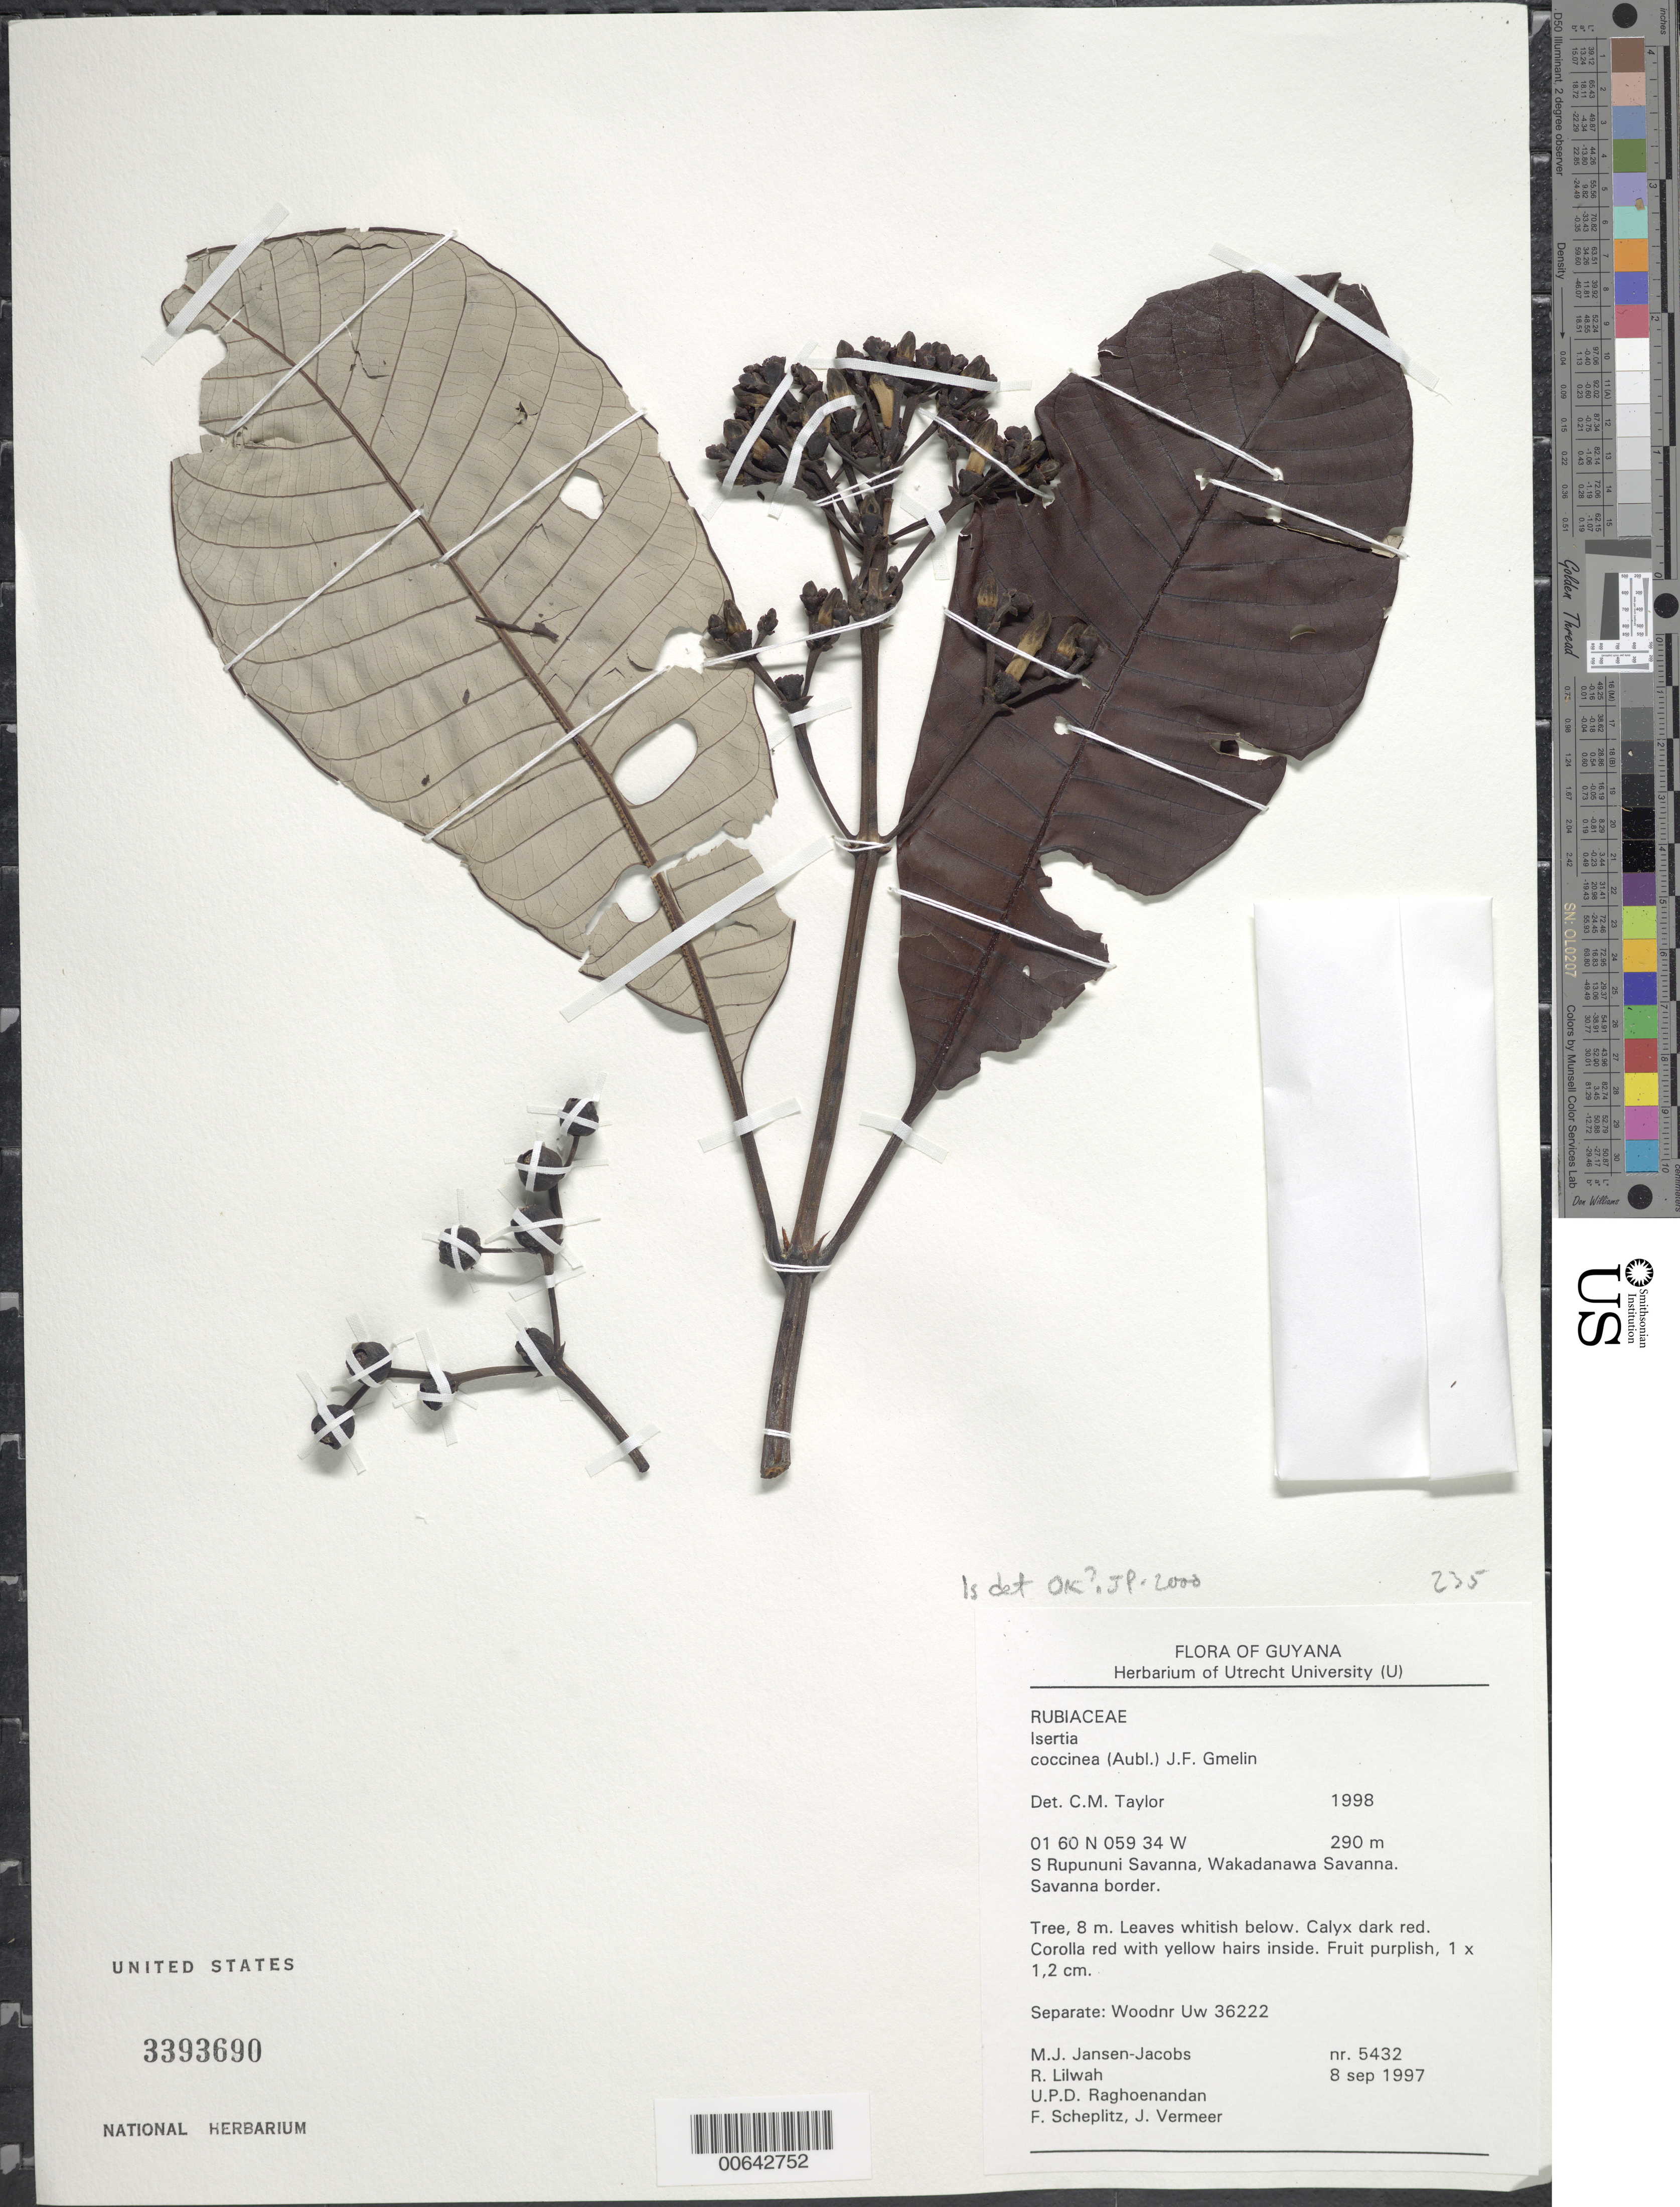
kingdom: Plantae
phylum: Tracheophyta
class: Magnoliopsida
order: Gentianales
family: Rubiaceae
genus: Isertia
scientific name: Isertia coccinea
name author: (Aubl.) Vahl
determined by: Taylor, Charlotte M.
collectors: M. J. Jansen-Jacobs, R. Lilwah, U. Raghoenandan, F. Scheplitz & J. Vermeer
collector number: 5432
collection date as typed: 8-Sep-97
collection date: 1997-09-08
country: Guyana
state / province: U. Takutu-U. Essequibo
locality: S. Rupununi savanna, Wakadanawa Savanna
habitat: Savanna forest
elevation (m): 290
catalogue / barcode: US 3393690